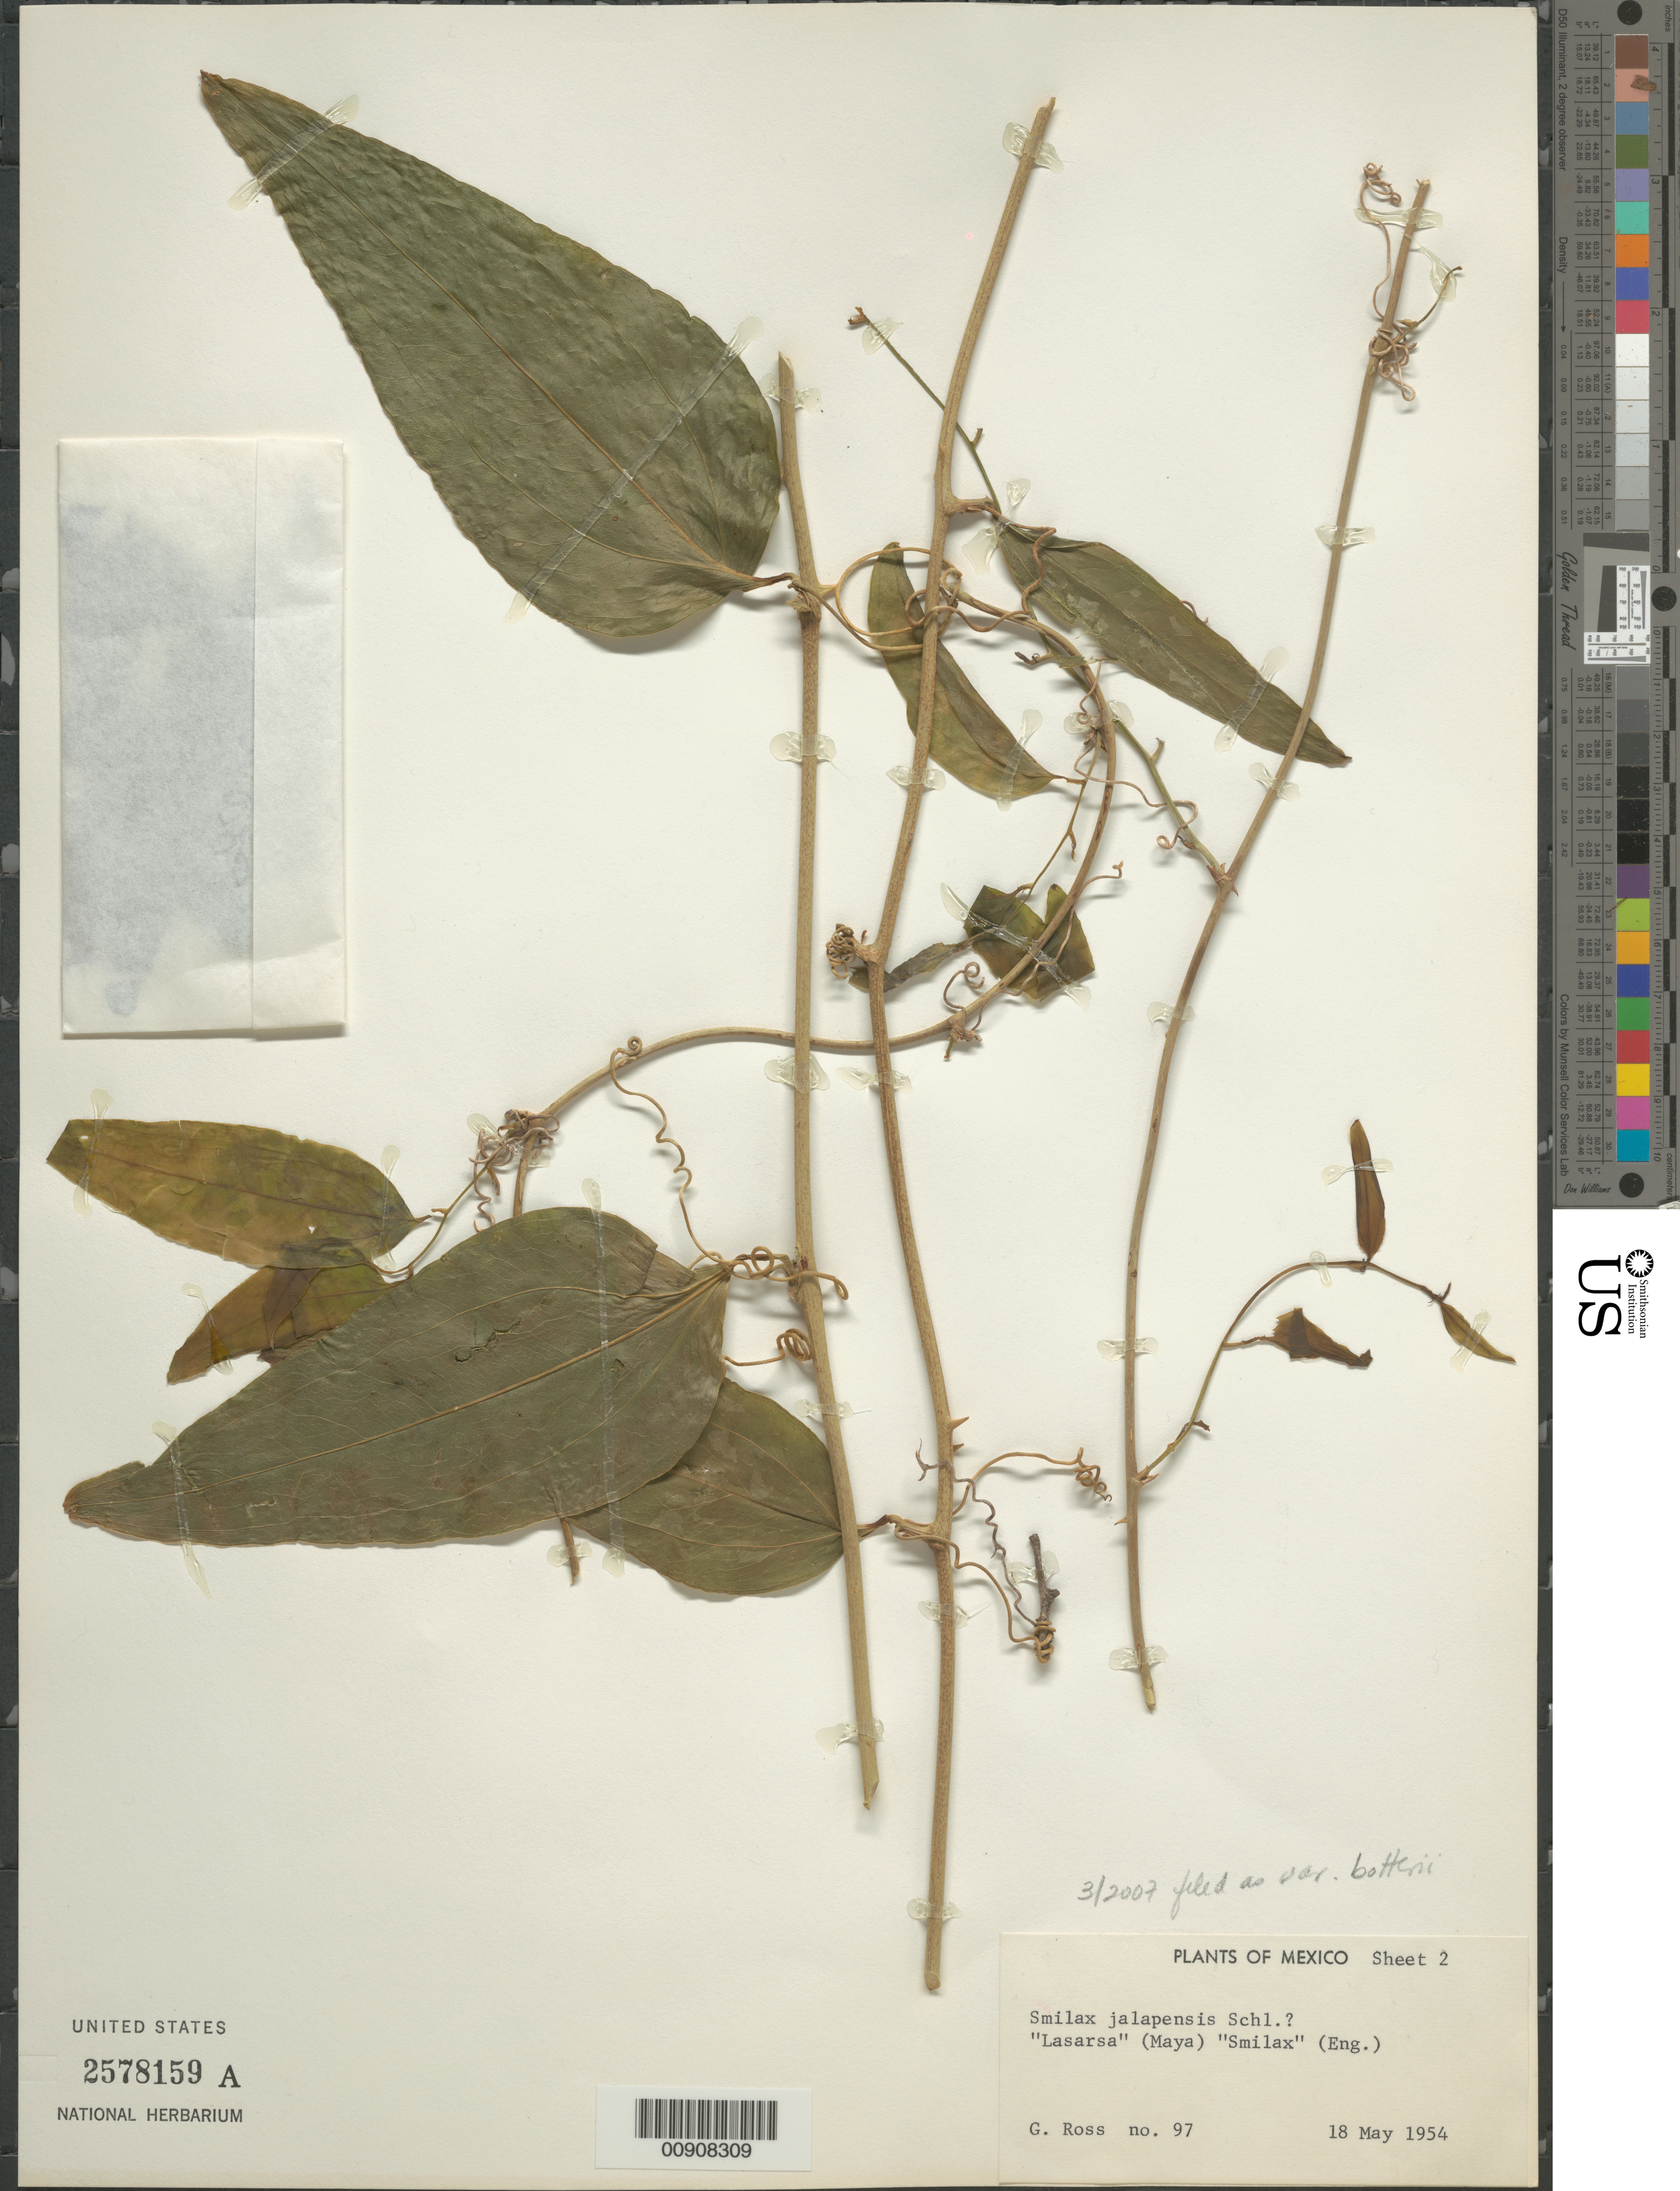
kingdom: Plantae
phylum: Tracheophyta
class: Liliopsida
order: Liliales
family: Smilacaceae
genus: Smilax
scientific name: Smilax jalapensis var. botteri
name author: (A. DC.) Killip & C.V. Morton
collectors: G. B. Ross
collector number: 97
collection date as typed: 18 May 1954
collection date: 1954-05-18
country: Mexico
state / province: Campeche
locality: Pixoyal, Campeche.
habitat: Low bush 5 mt. awg. (Koepped).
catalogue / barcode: US 2578159A